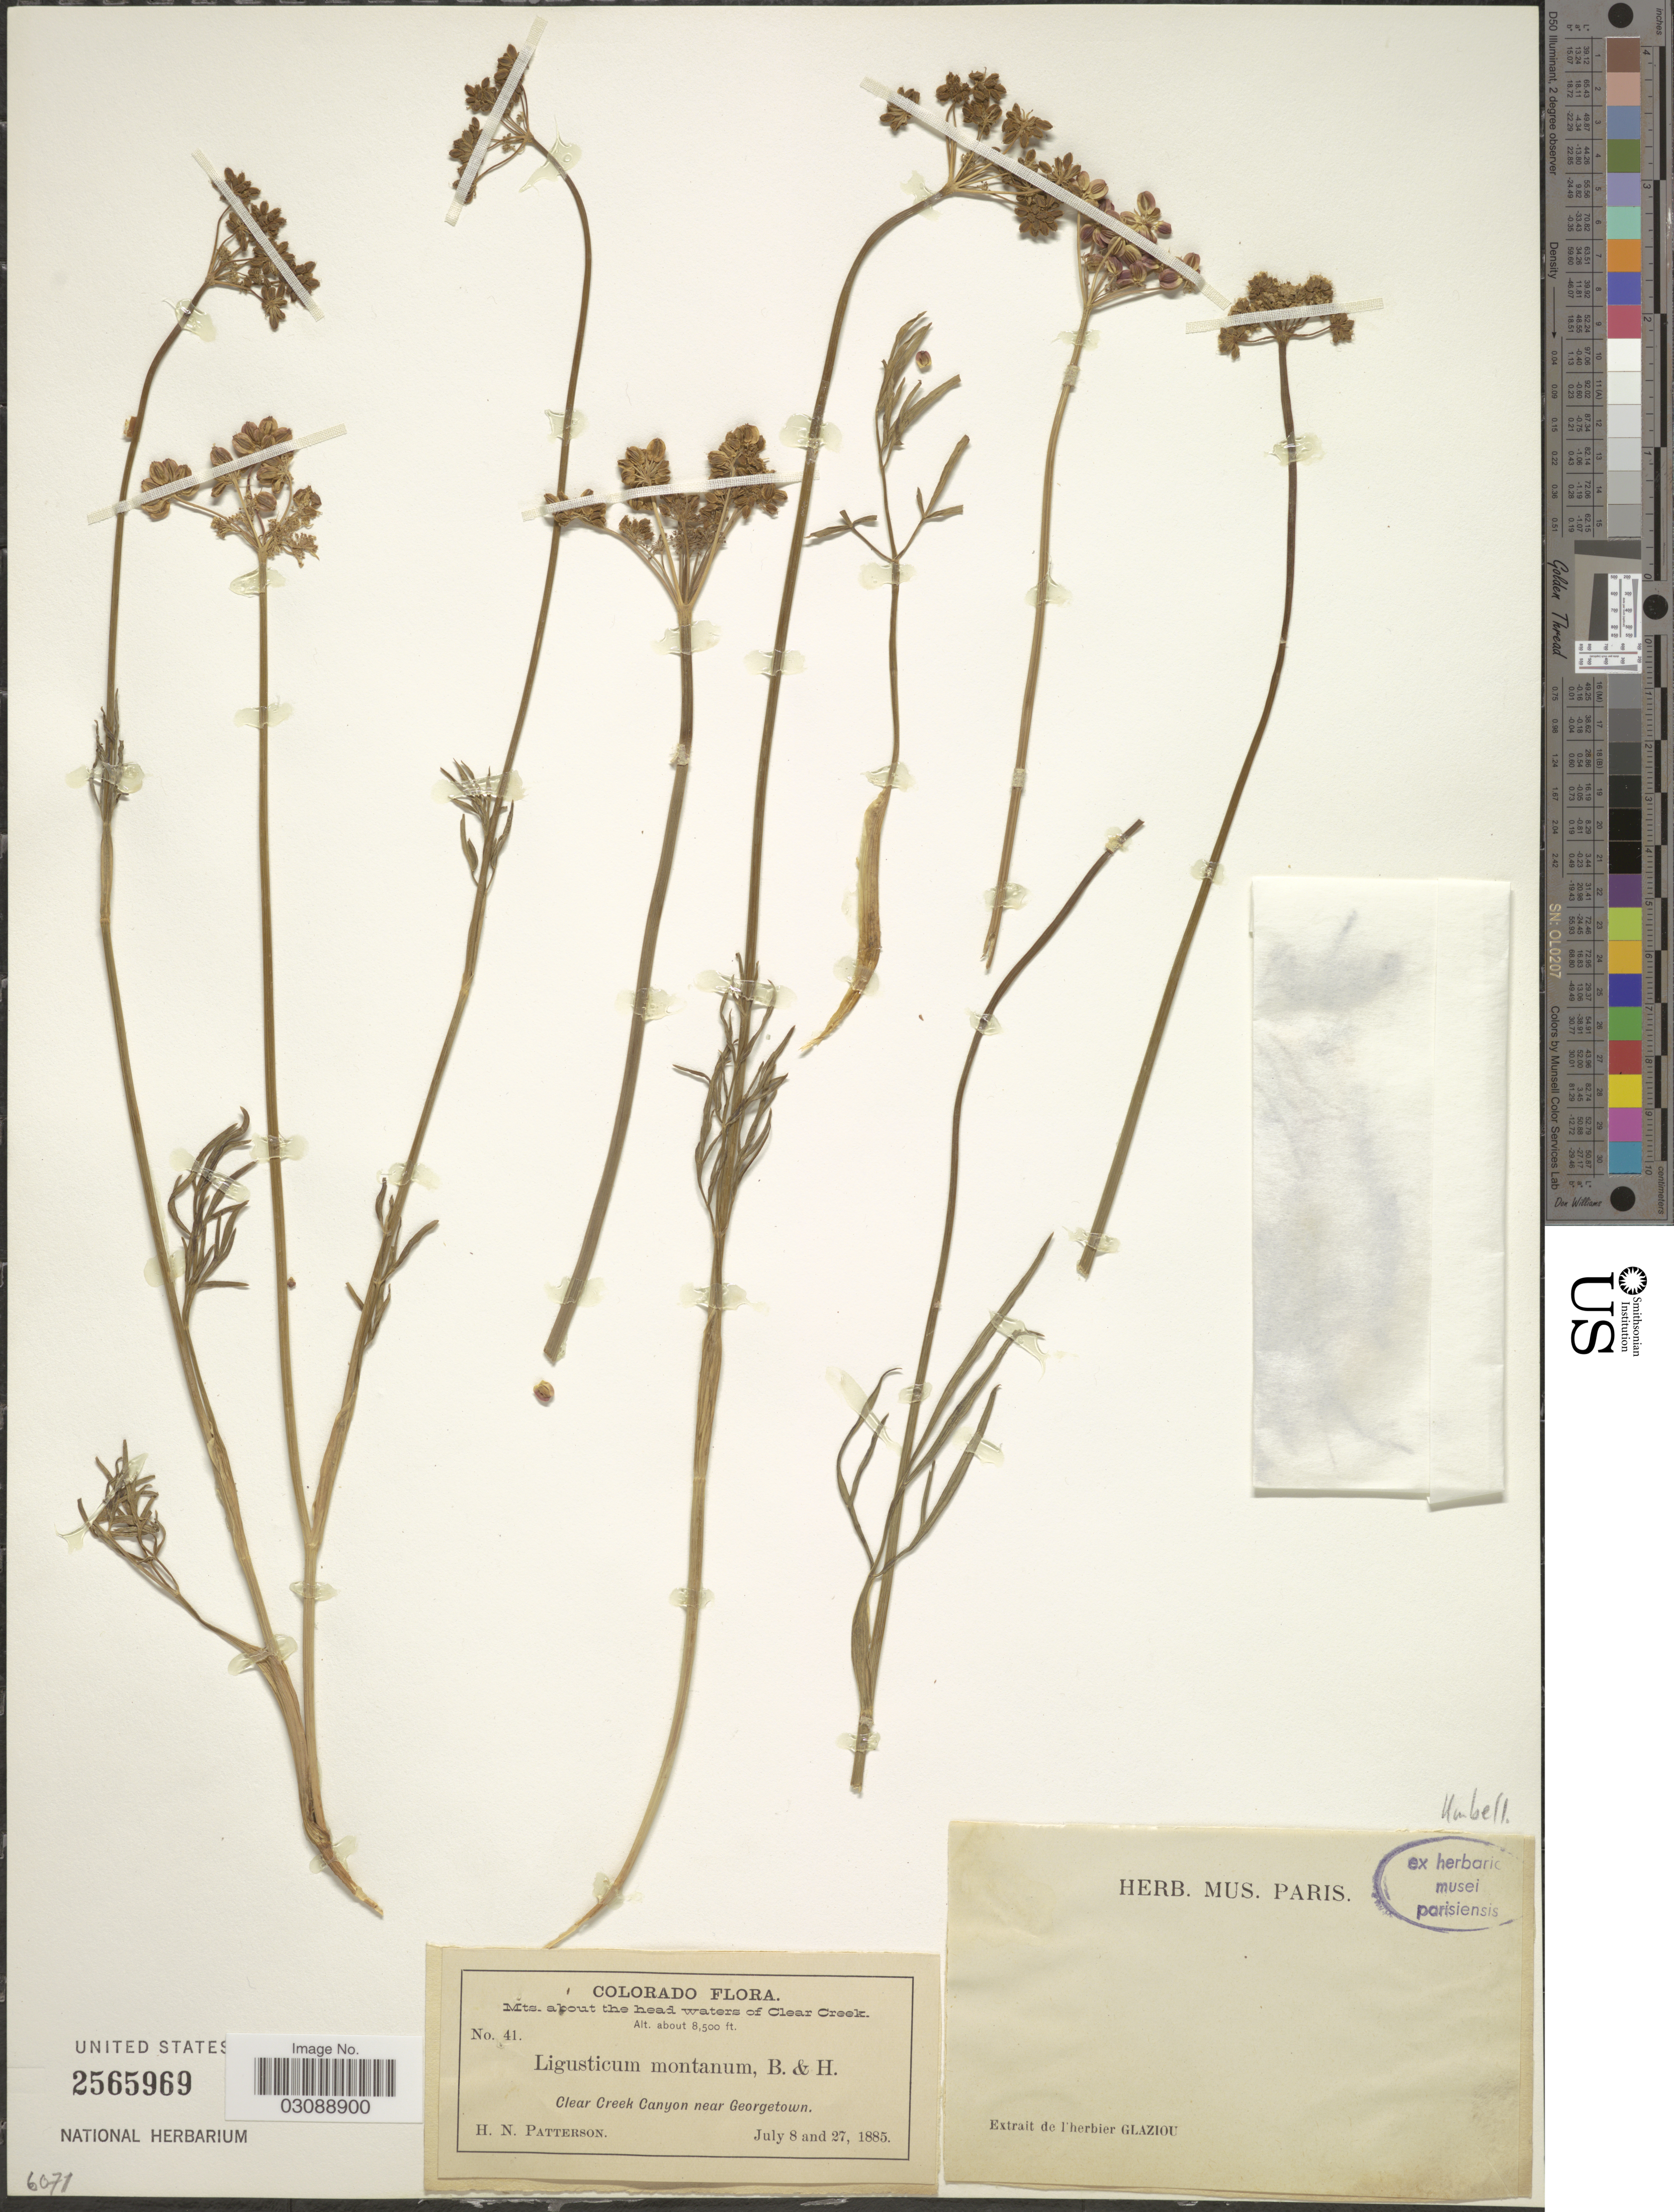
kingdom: Plantae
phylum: Tracheophyta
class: Magnoliopsida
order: Apiales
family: Apiaceae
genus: Ligusticum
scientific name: Ligusticum montanum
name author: (A. Gray) Benth. & Hook. f.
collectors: H. N. Patterson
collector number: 41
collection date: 1885-07-08/1885-07-27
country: United States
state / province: Colorado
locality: Mts. about the head waters of Clear Creek. Clear Creek Canyon near Georgetown.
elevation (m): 2591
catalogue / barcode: US 2565969